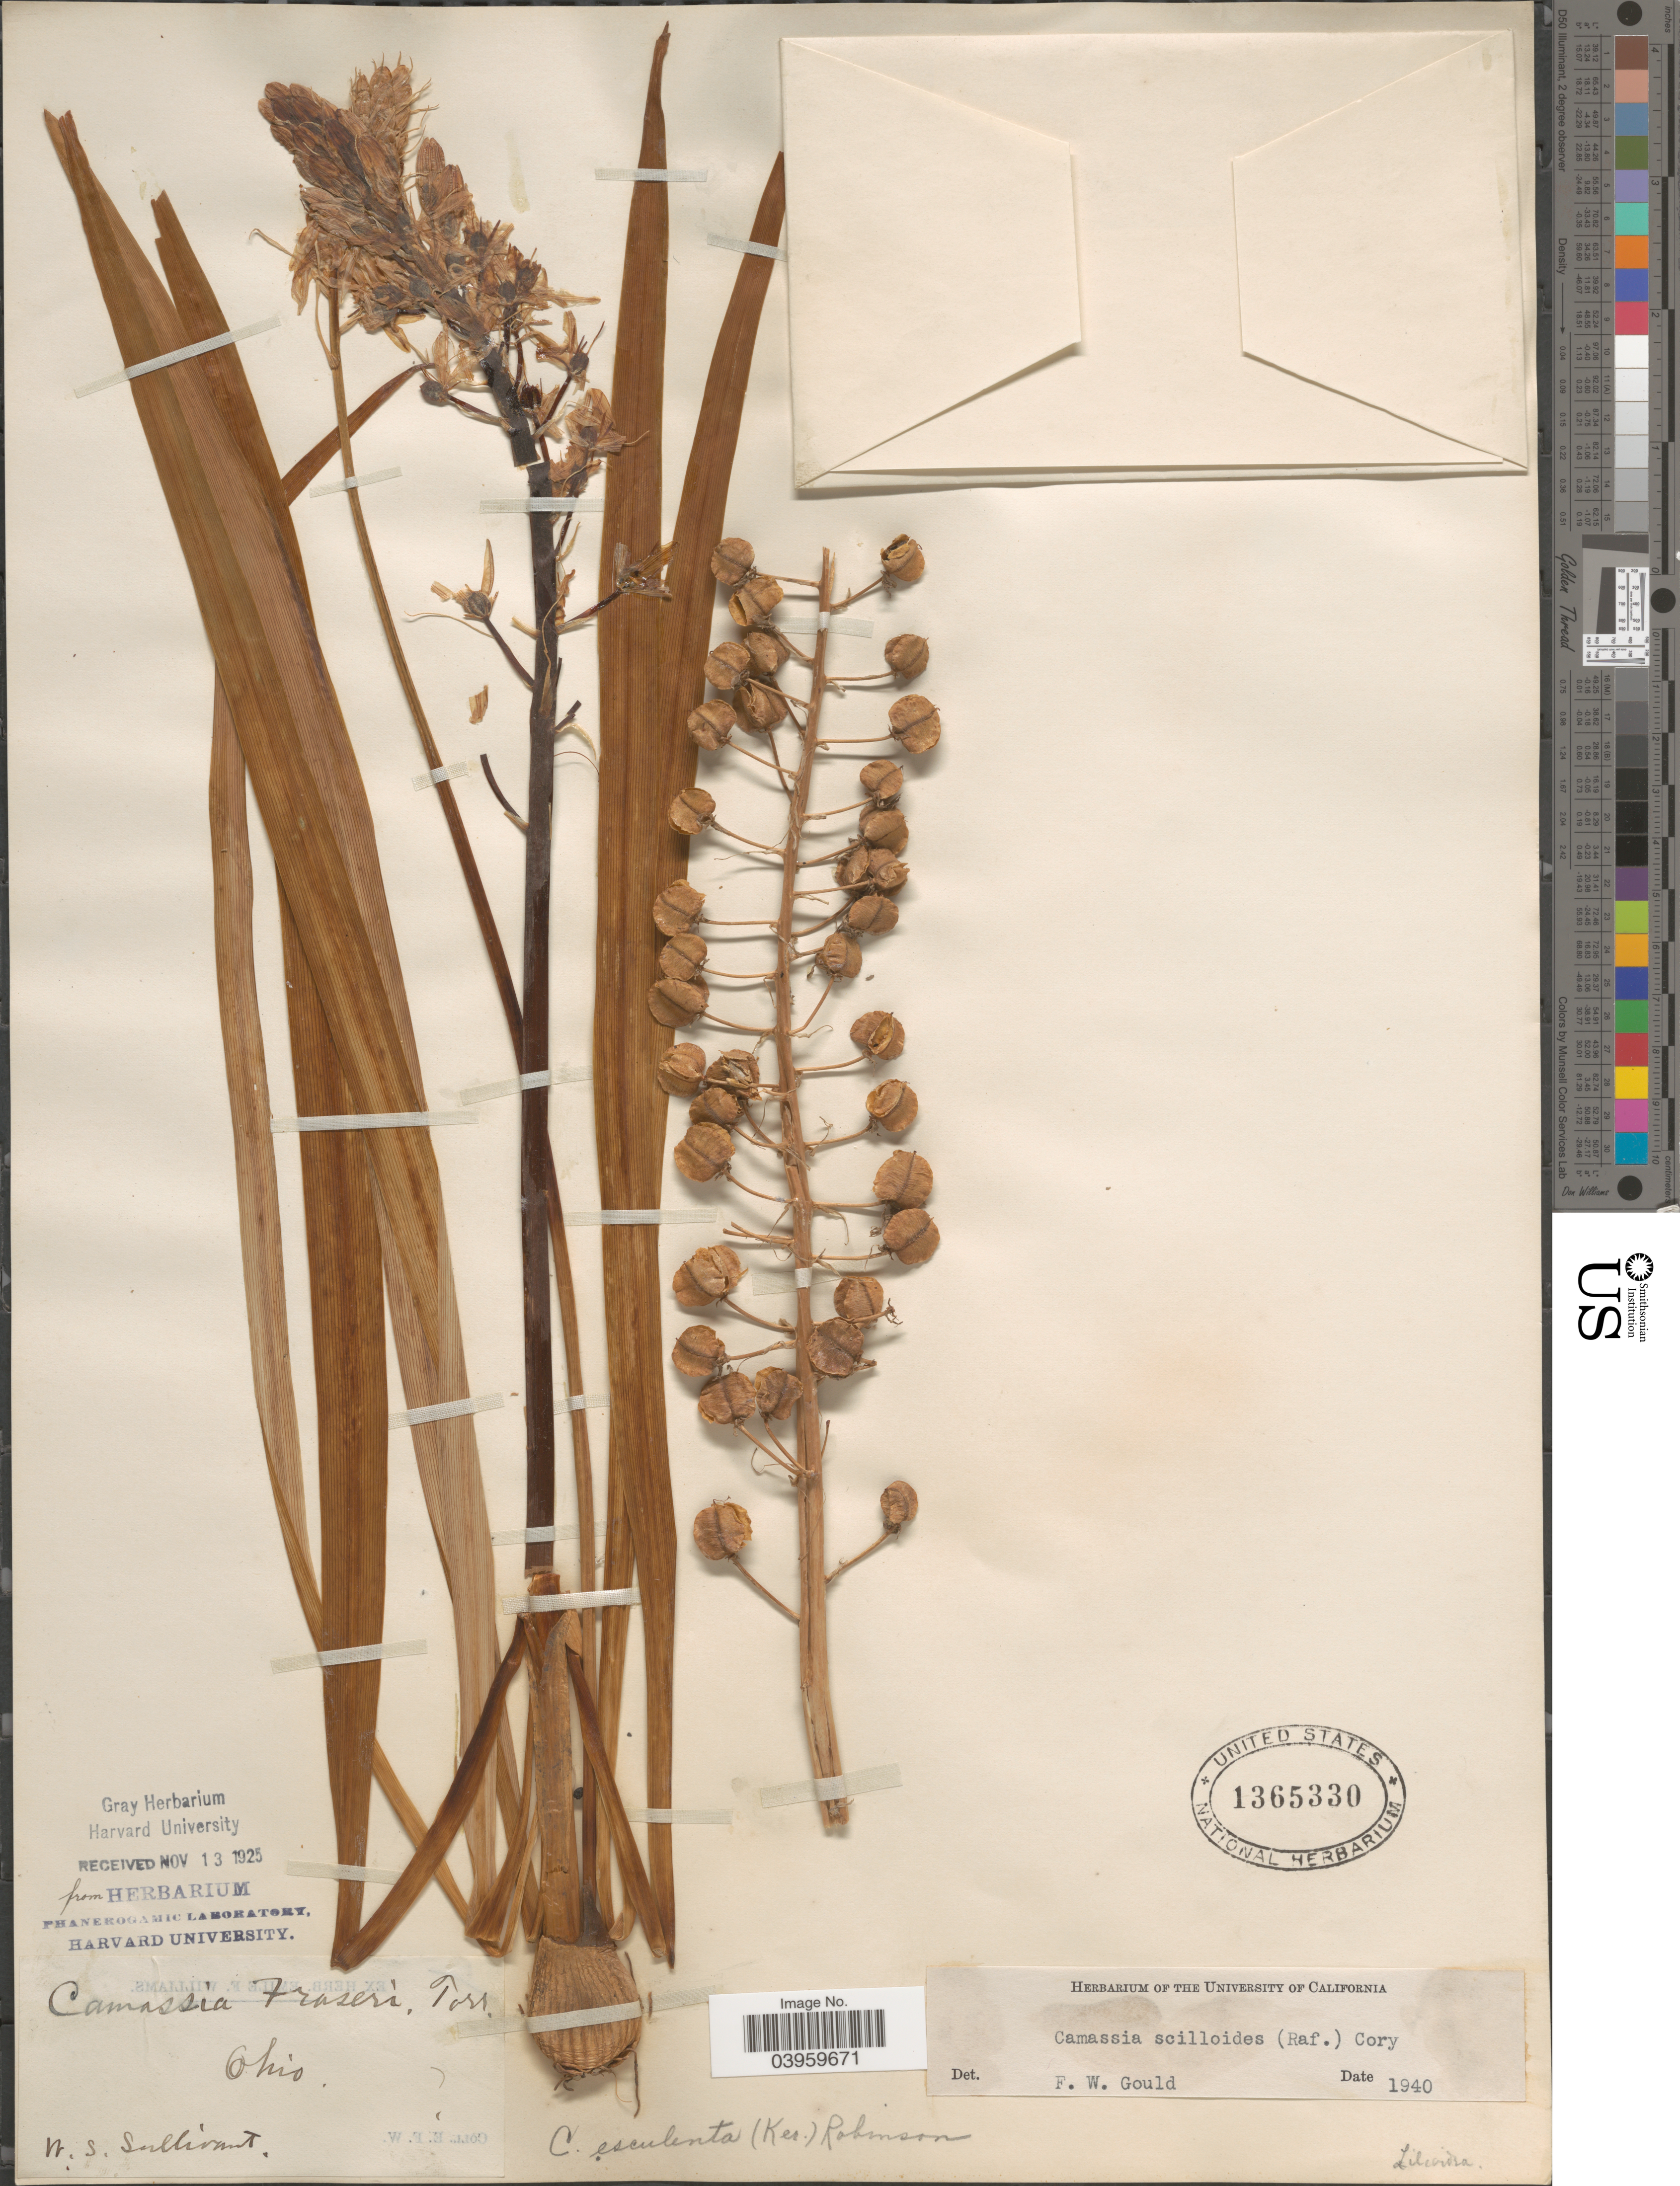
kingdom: Plantae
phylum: Tracheophyta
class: Liliopsida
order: Asparagales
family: Asparagaceae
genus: Camassia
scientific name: Camassia scilloides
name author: (Raf.) Cory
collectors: W. Sullivant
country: United States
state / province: Ohio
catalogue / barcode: US 1365330